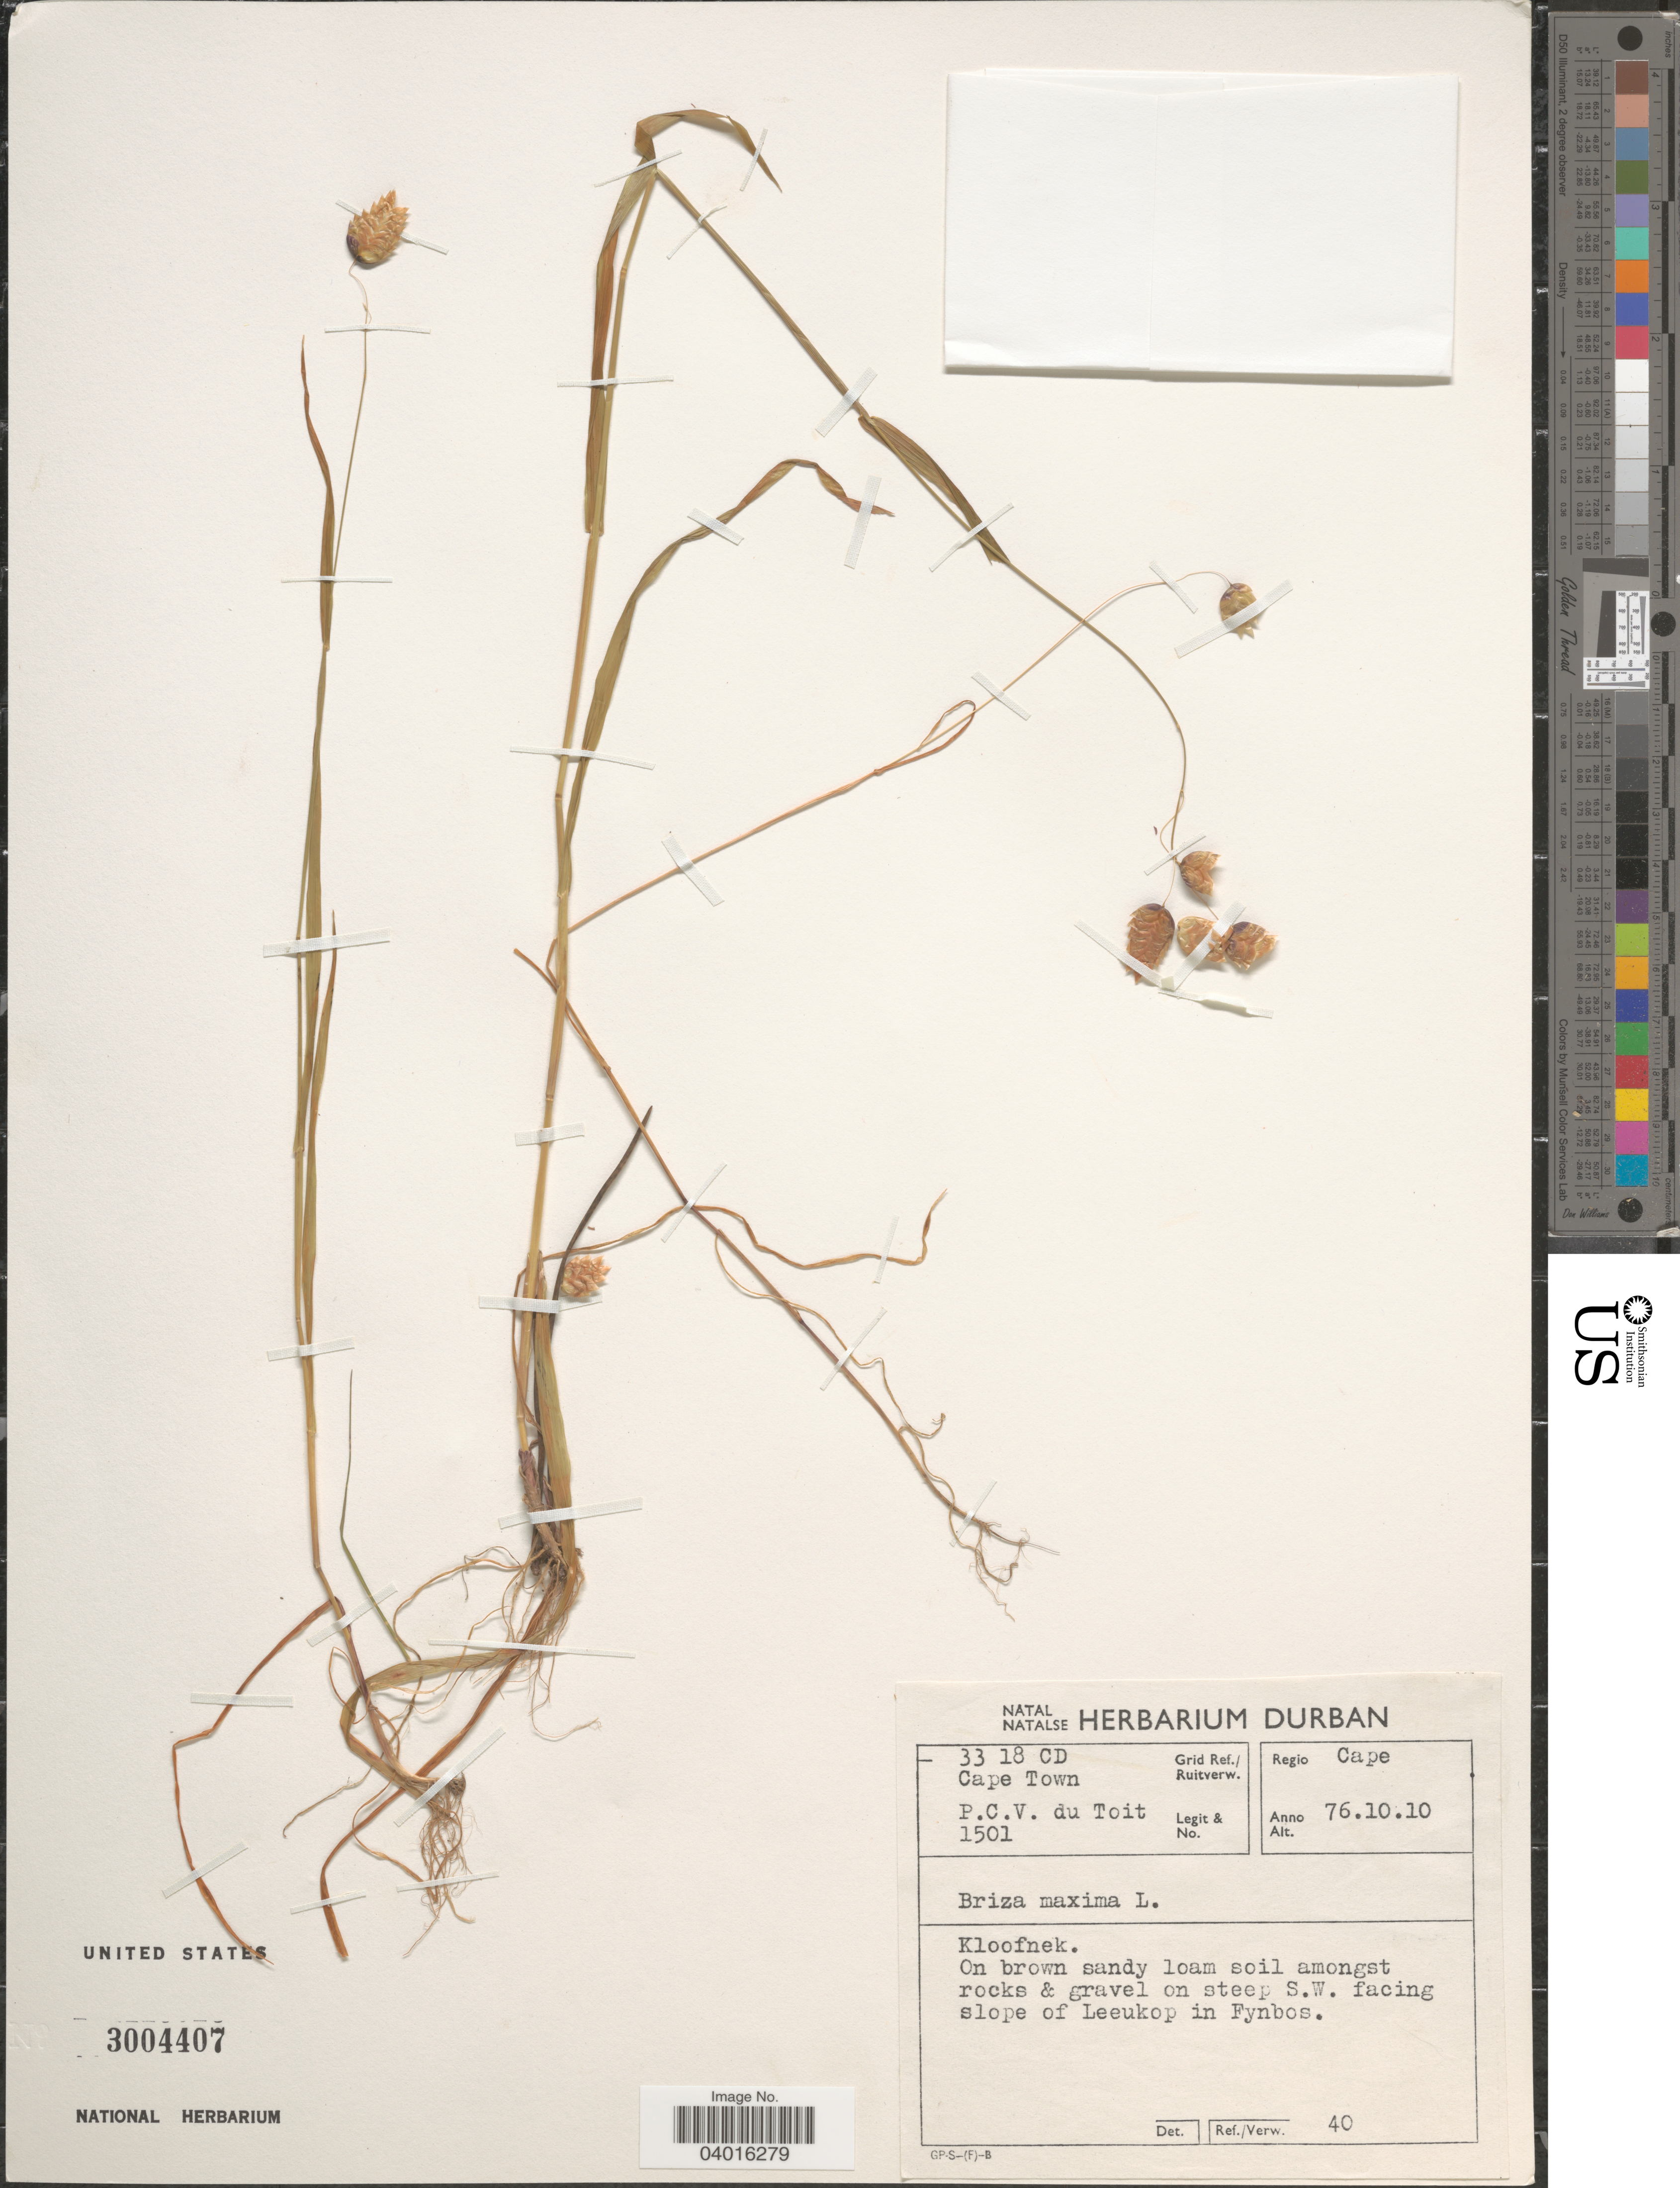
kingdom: Plantae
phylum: Tracheophyta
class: Liliopsida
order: Poales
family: Poaceae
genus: Briza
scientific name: Briza maxima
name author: L.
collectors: P. Du Toit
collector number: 1501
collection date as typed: Transcribed d/m/y: 10/10/76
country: South Africa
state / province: Western Cape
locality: Grid Ref./ Ruitverw. 33 18 CD Cape Town. Regio Cape. Kloofnek. On brown sandy loam soil amongst rocks & gravel on steep S.W. facing slope of Leeukop in Fynbos.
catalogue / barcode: US 3004407